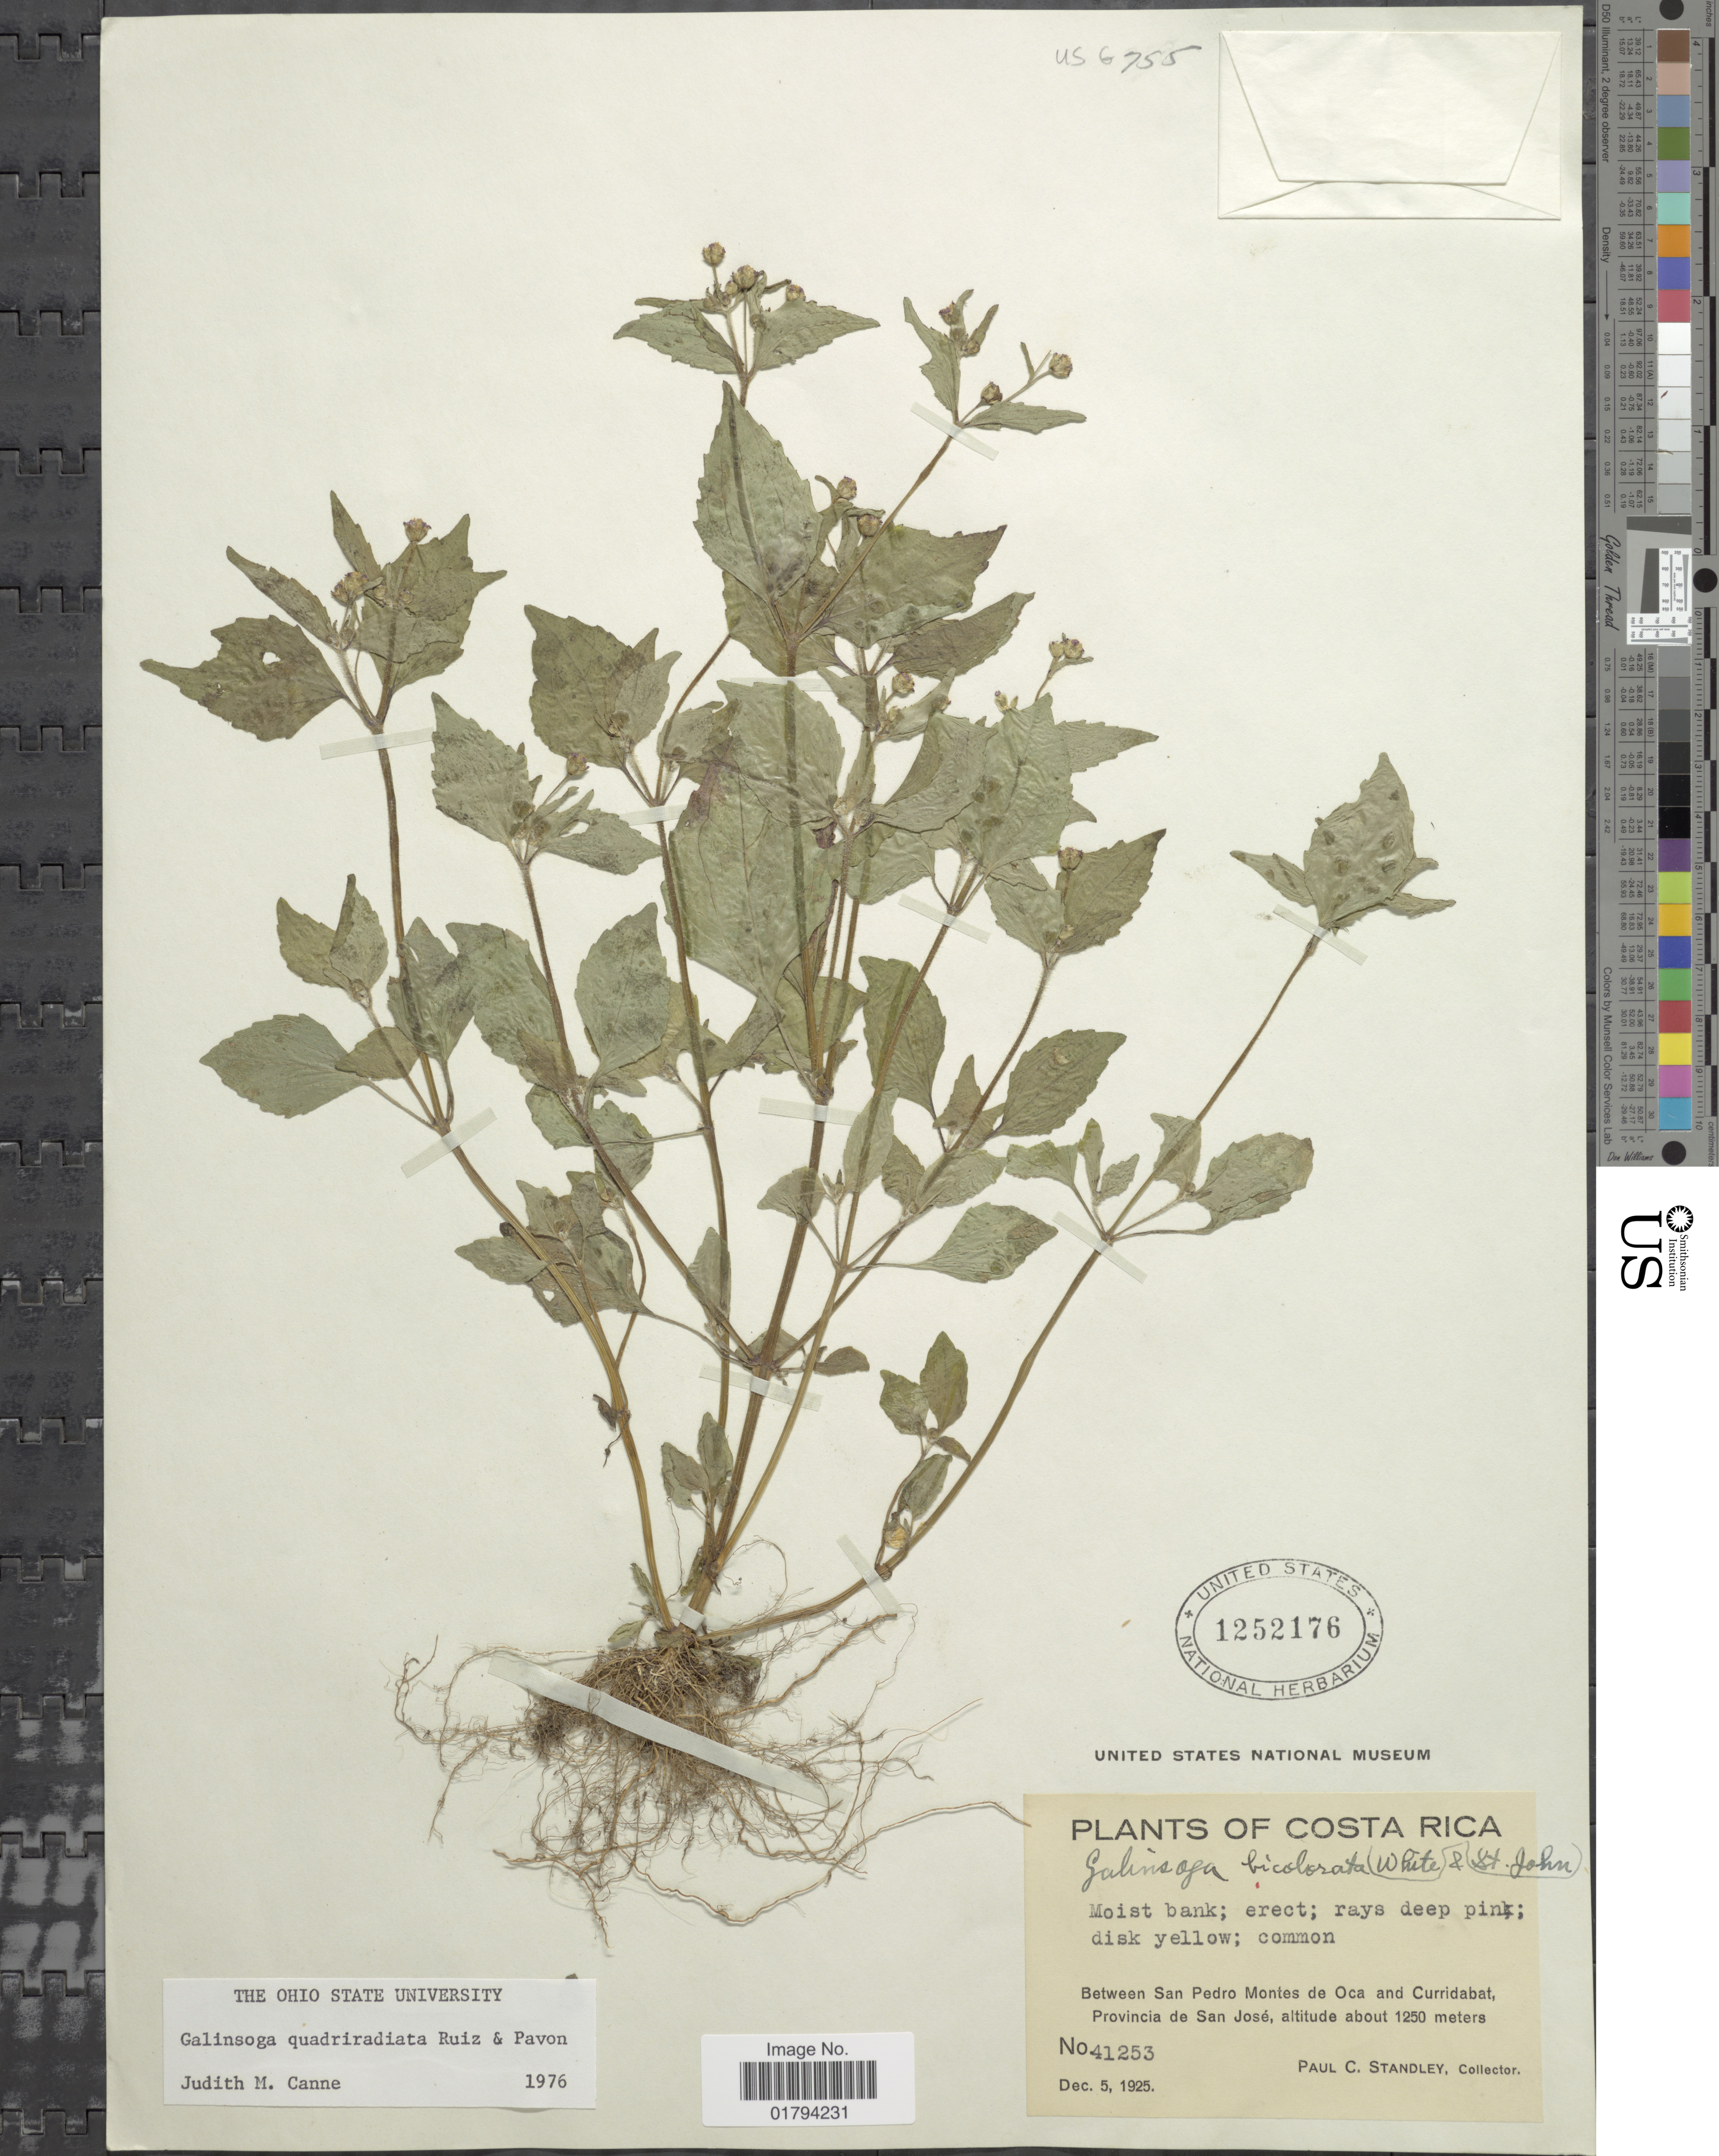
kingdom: Plantae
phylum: Tracheophyta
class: Magnoliopsida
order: Asterales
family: Asteraceae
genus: Galinsoga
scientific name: Galinsoga quadriradiata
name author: Ruiz & Pav.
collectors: P. C. Standley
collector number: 41253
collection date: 1925-12-05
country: Costa Rica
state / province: San José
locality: Moist bank, between San Pedro Montes de Oca and Curridabat.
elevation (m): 1250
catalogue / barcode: US 1252176